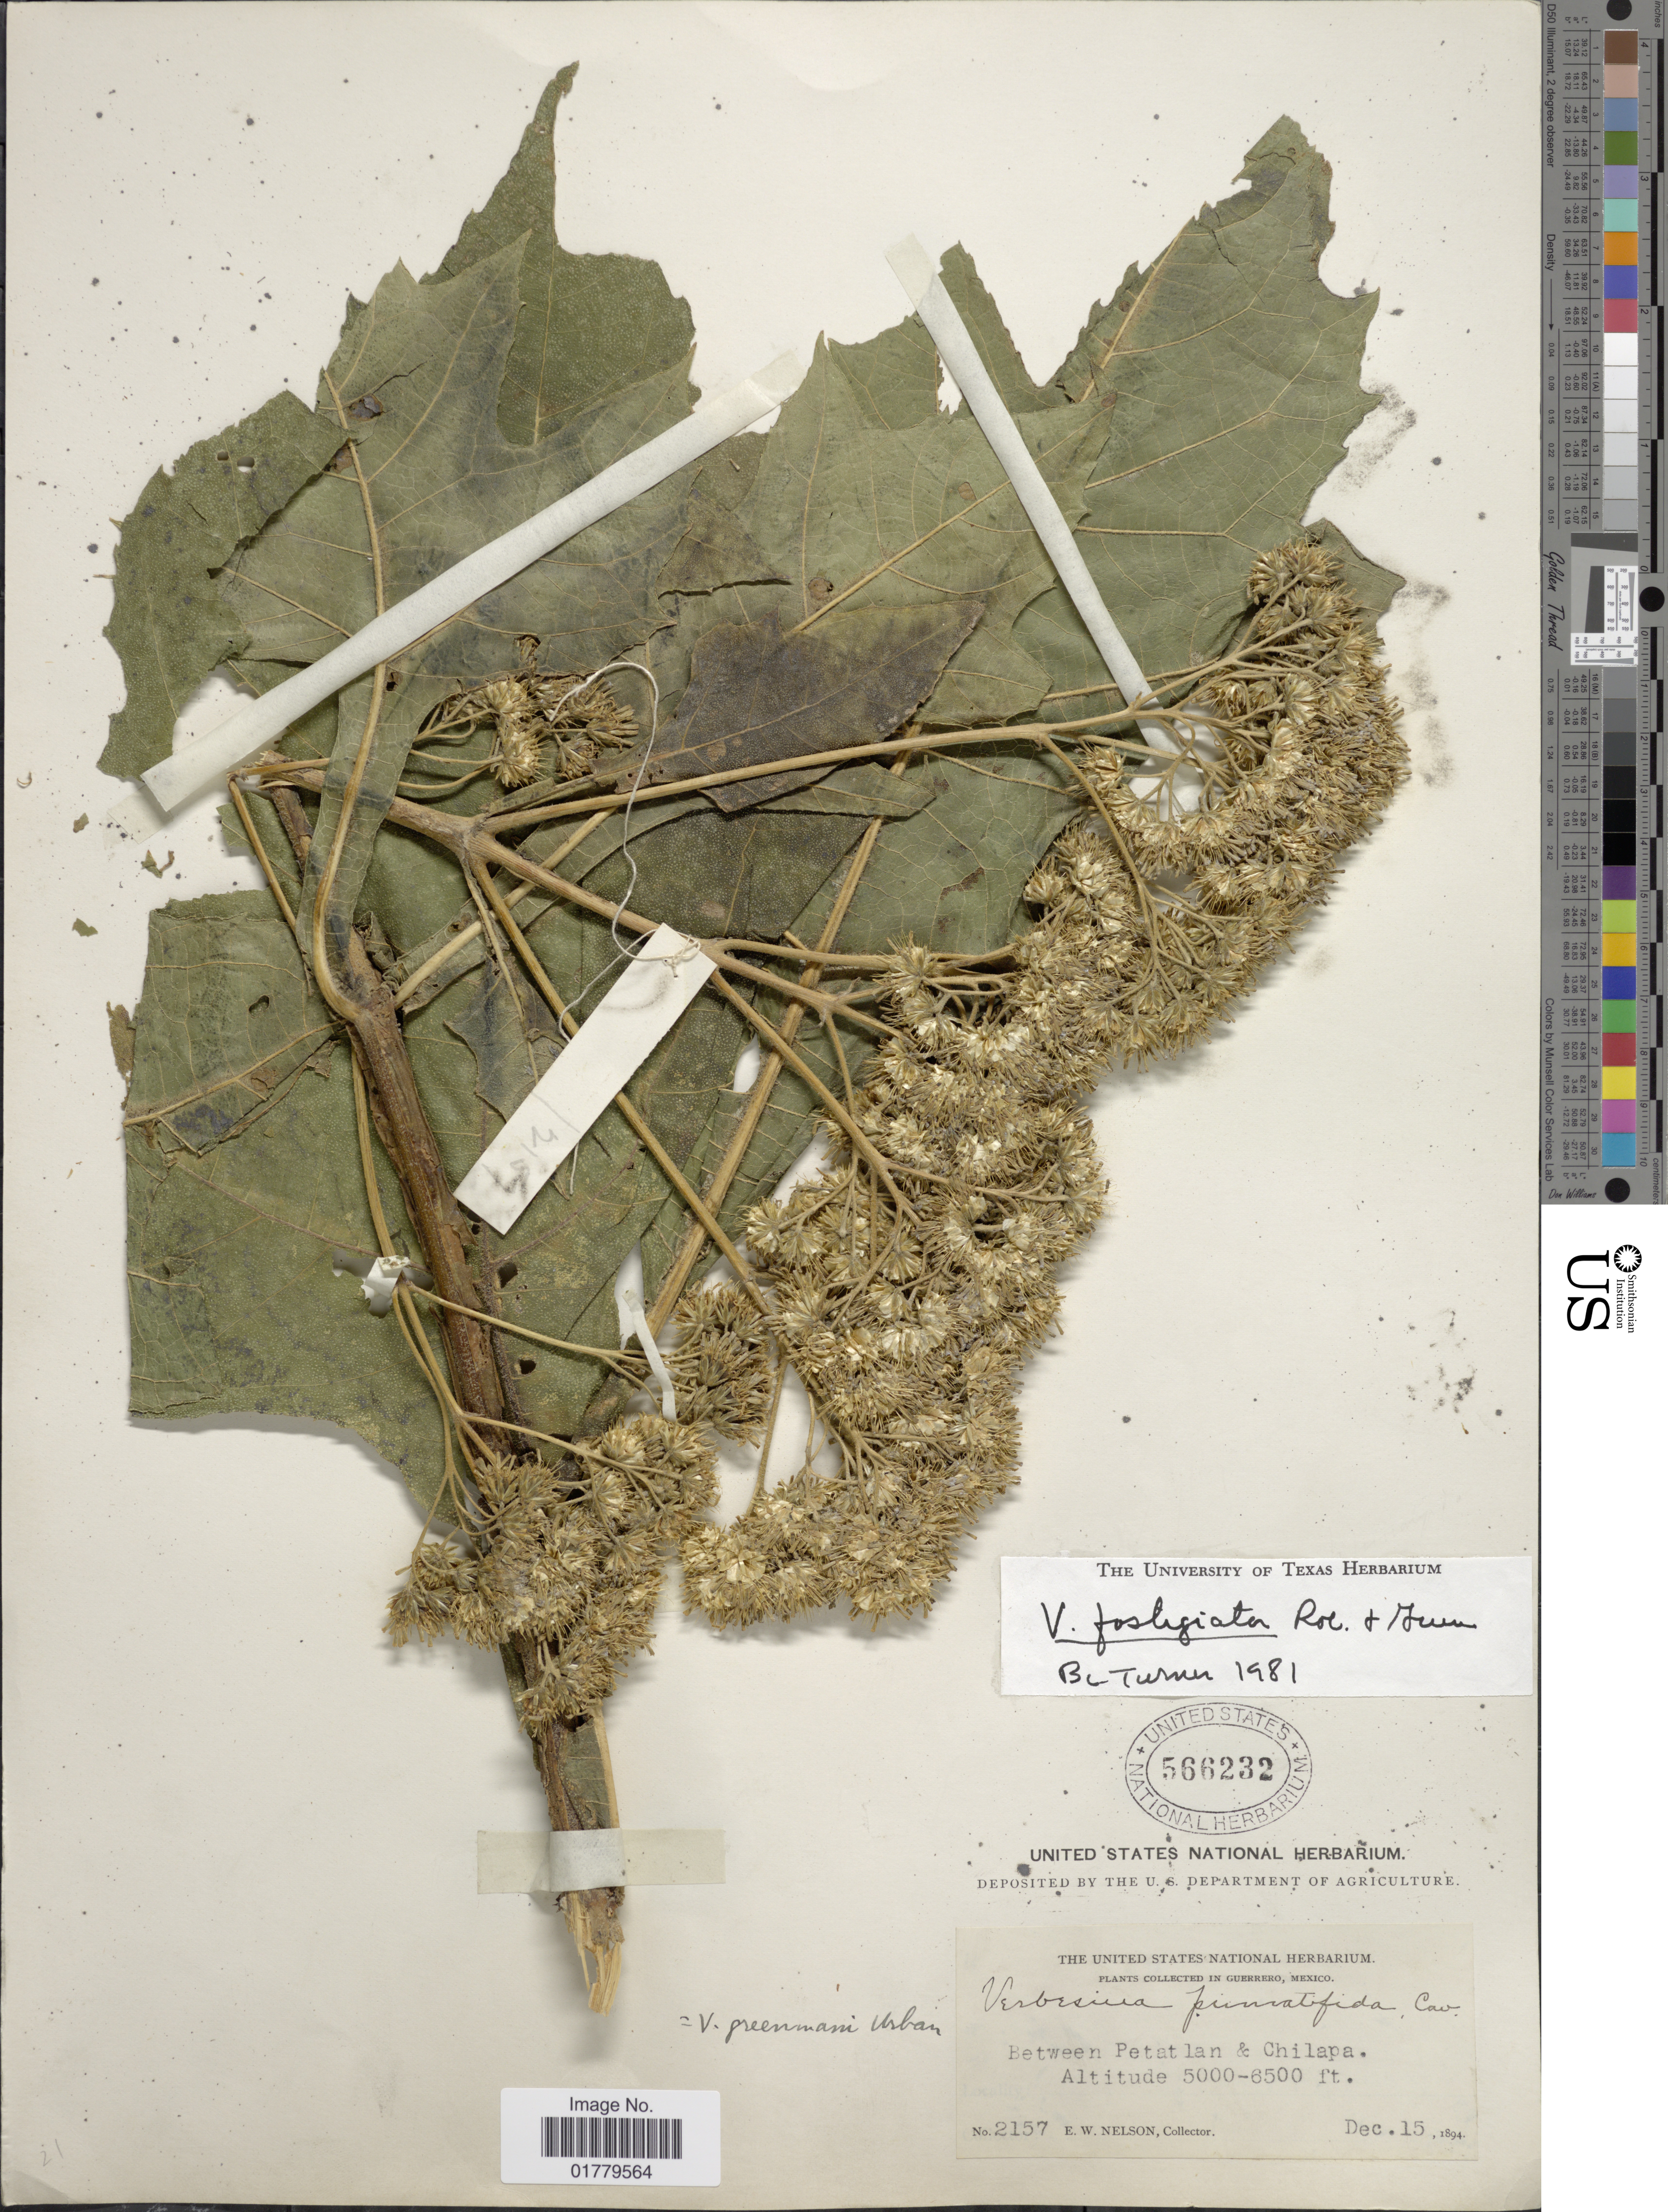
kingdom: Plantae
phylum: Tracheophyta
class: Magnoliopsida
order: Asterales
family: Asteraceae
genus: Verbesina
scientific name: Verbesina fastigiata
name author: B.L. Rob. & Greenm.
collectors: E. W. Nelson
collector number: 2157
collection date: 1894-12-15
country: Mexico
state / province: Guerrero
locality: Between Petatlan & Chilapa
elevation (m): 1524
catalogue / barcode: US 566232